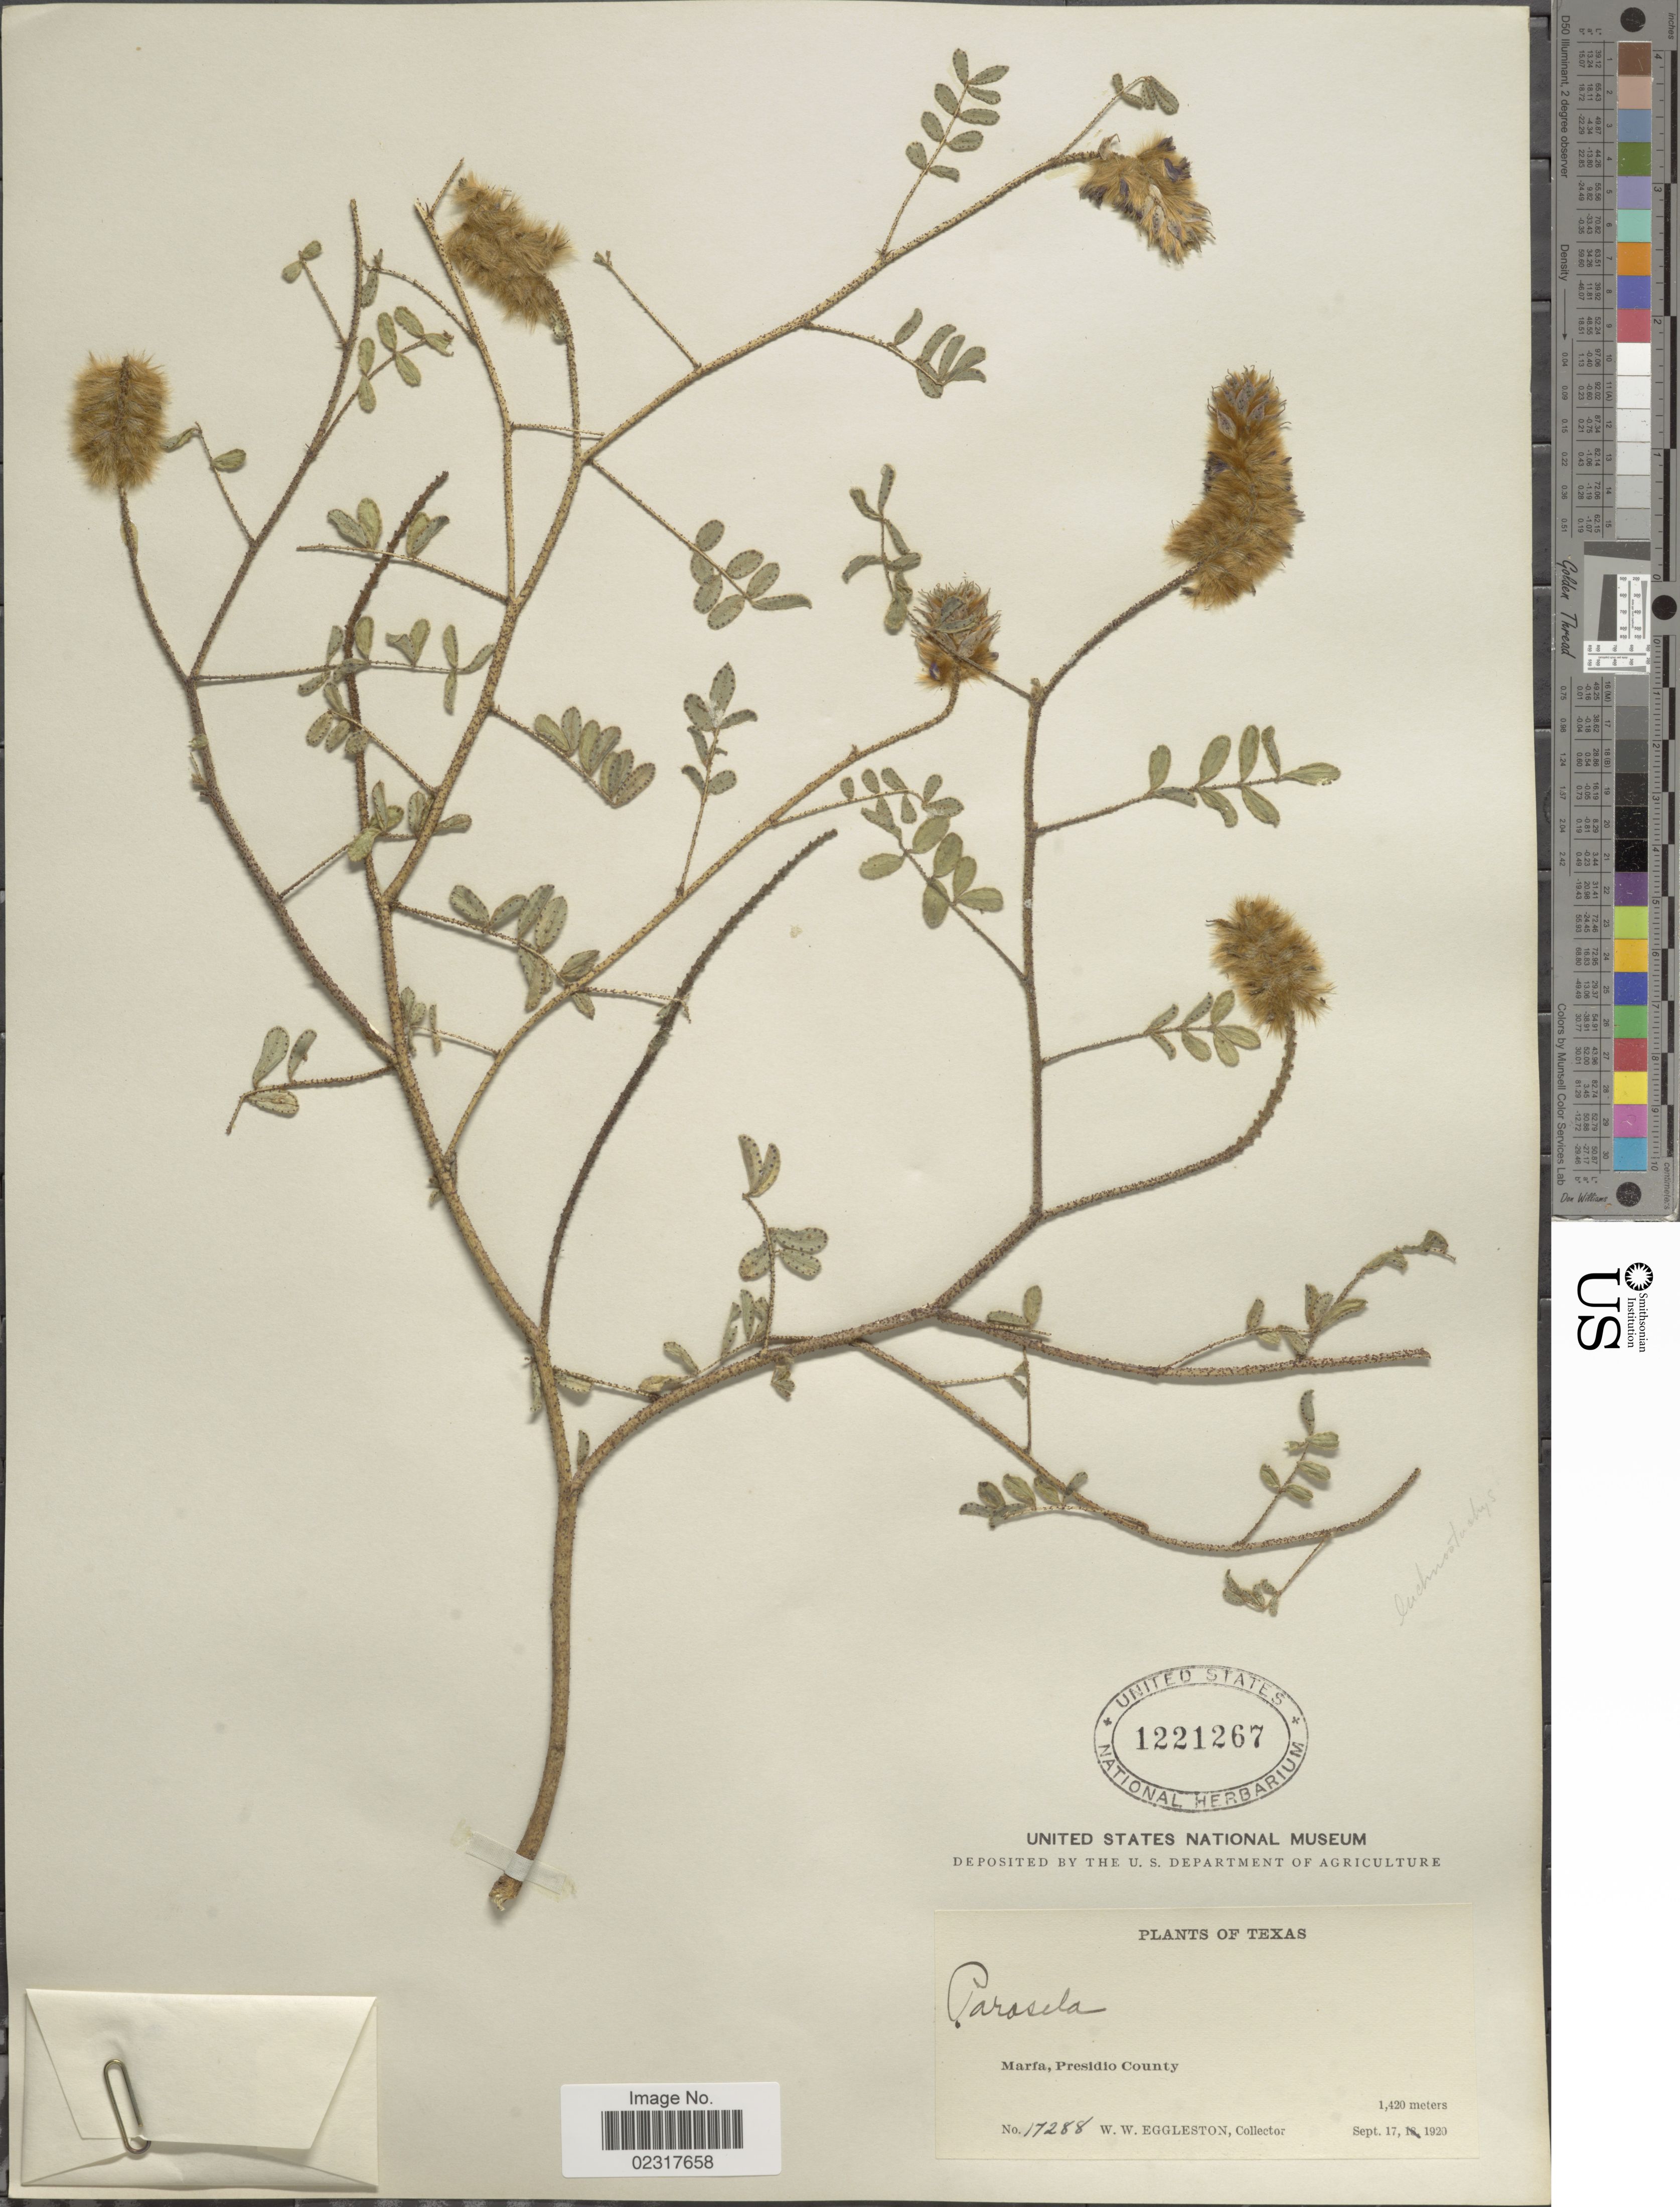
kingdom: Plantae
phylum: Tracheophyta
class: Magnoliopsida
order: Fabales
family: Fabaceae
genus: Dalea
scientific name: Dalea lachnostachys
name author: A. Gray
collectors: W. W. Eggleston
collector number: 17288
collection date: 1920-09-17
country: United States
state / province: Texas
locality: Marfa, Presidio County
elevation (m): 1420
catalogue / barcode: US 1221267